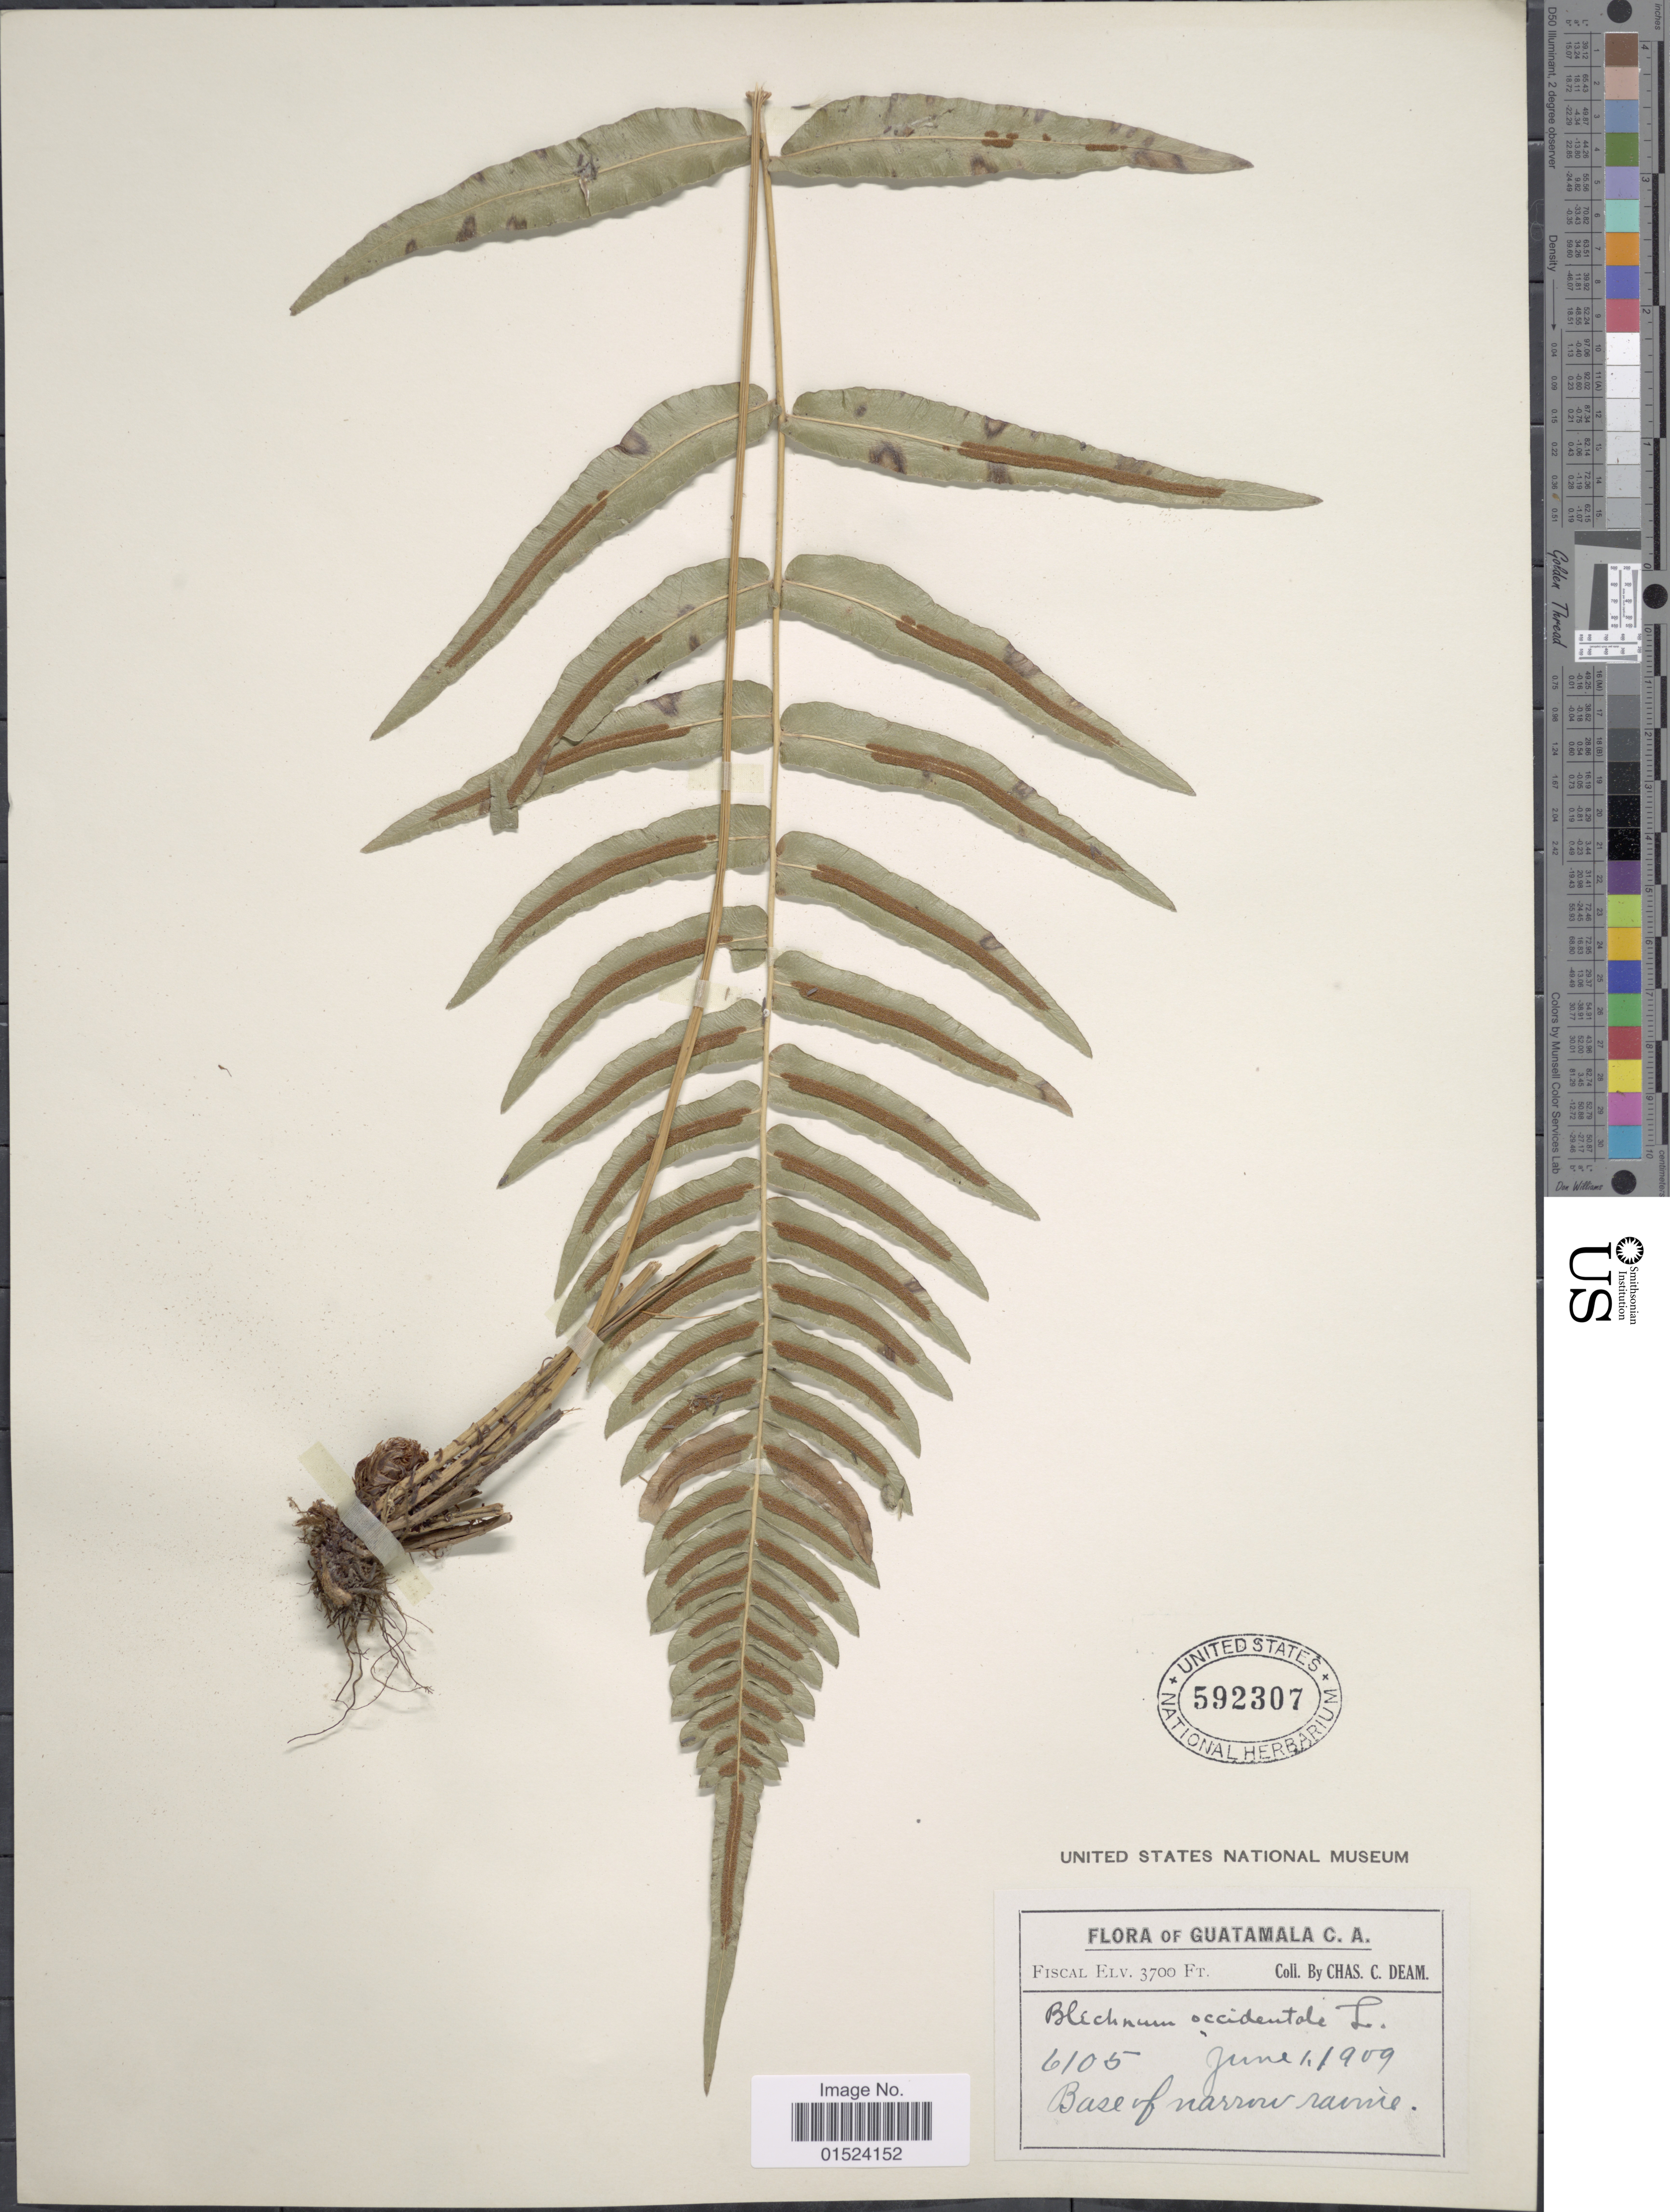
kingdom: Plantae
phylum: Tracheophyta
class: Polypodiopsida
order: Polypodiales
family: Blechnaceae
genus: Blechnum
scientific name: Blechnum occidentale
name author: L.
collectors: C. C. Deam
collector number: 6105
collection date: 1909-06-01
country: Guatemala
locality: Fiscal, base of narrow ravine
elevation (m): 1128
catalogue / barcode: US 592307